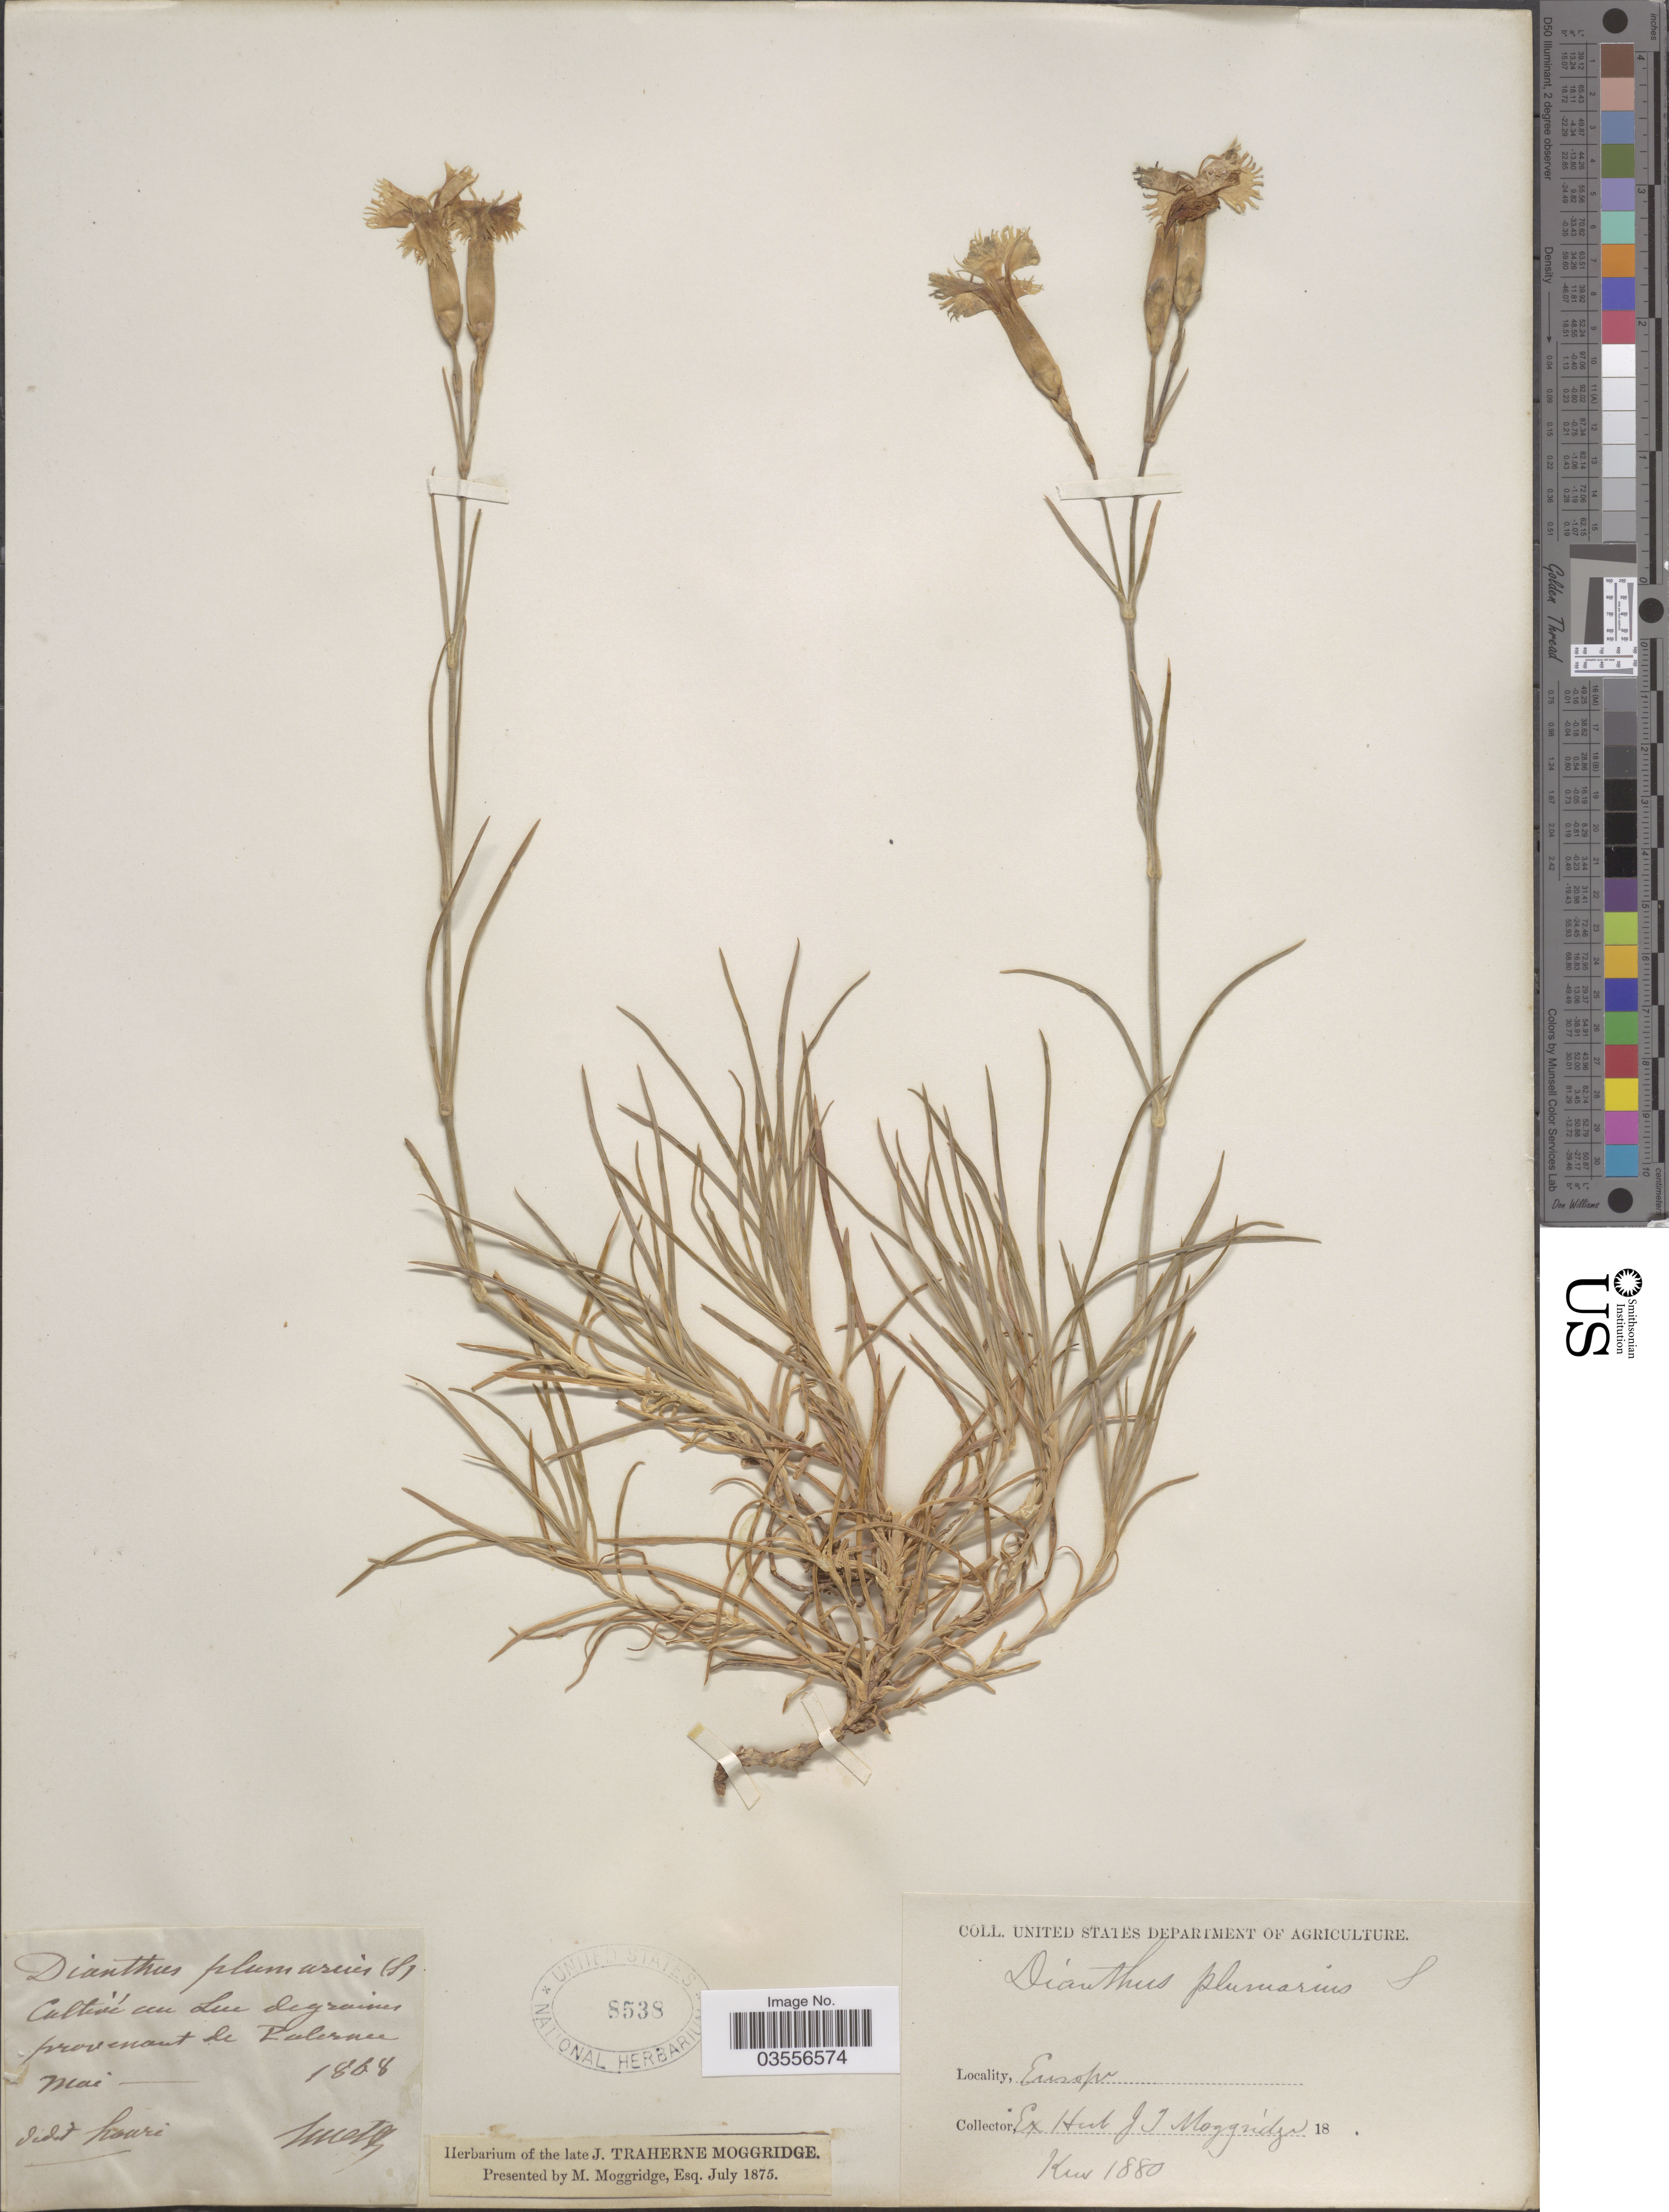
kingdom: Plantae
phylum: Tracheophyta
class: Magnoliopsida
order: Caryophyllales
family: Caryophyllaceae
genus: Dianthus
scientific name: Dianthus plumarius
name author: L.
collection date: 1868-05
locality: Cultivé au [interpreted] Lui [interpreted] degraines [interpreted] provenant de Falernce [interpreted]. Europe.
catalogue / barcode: US 8538